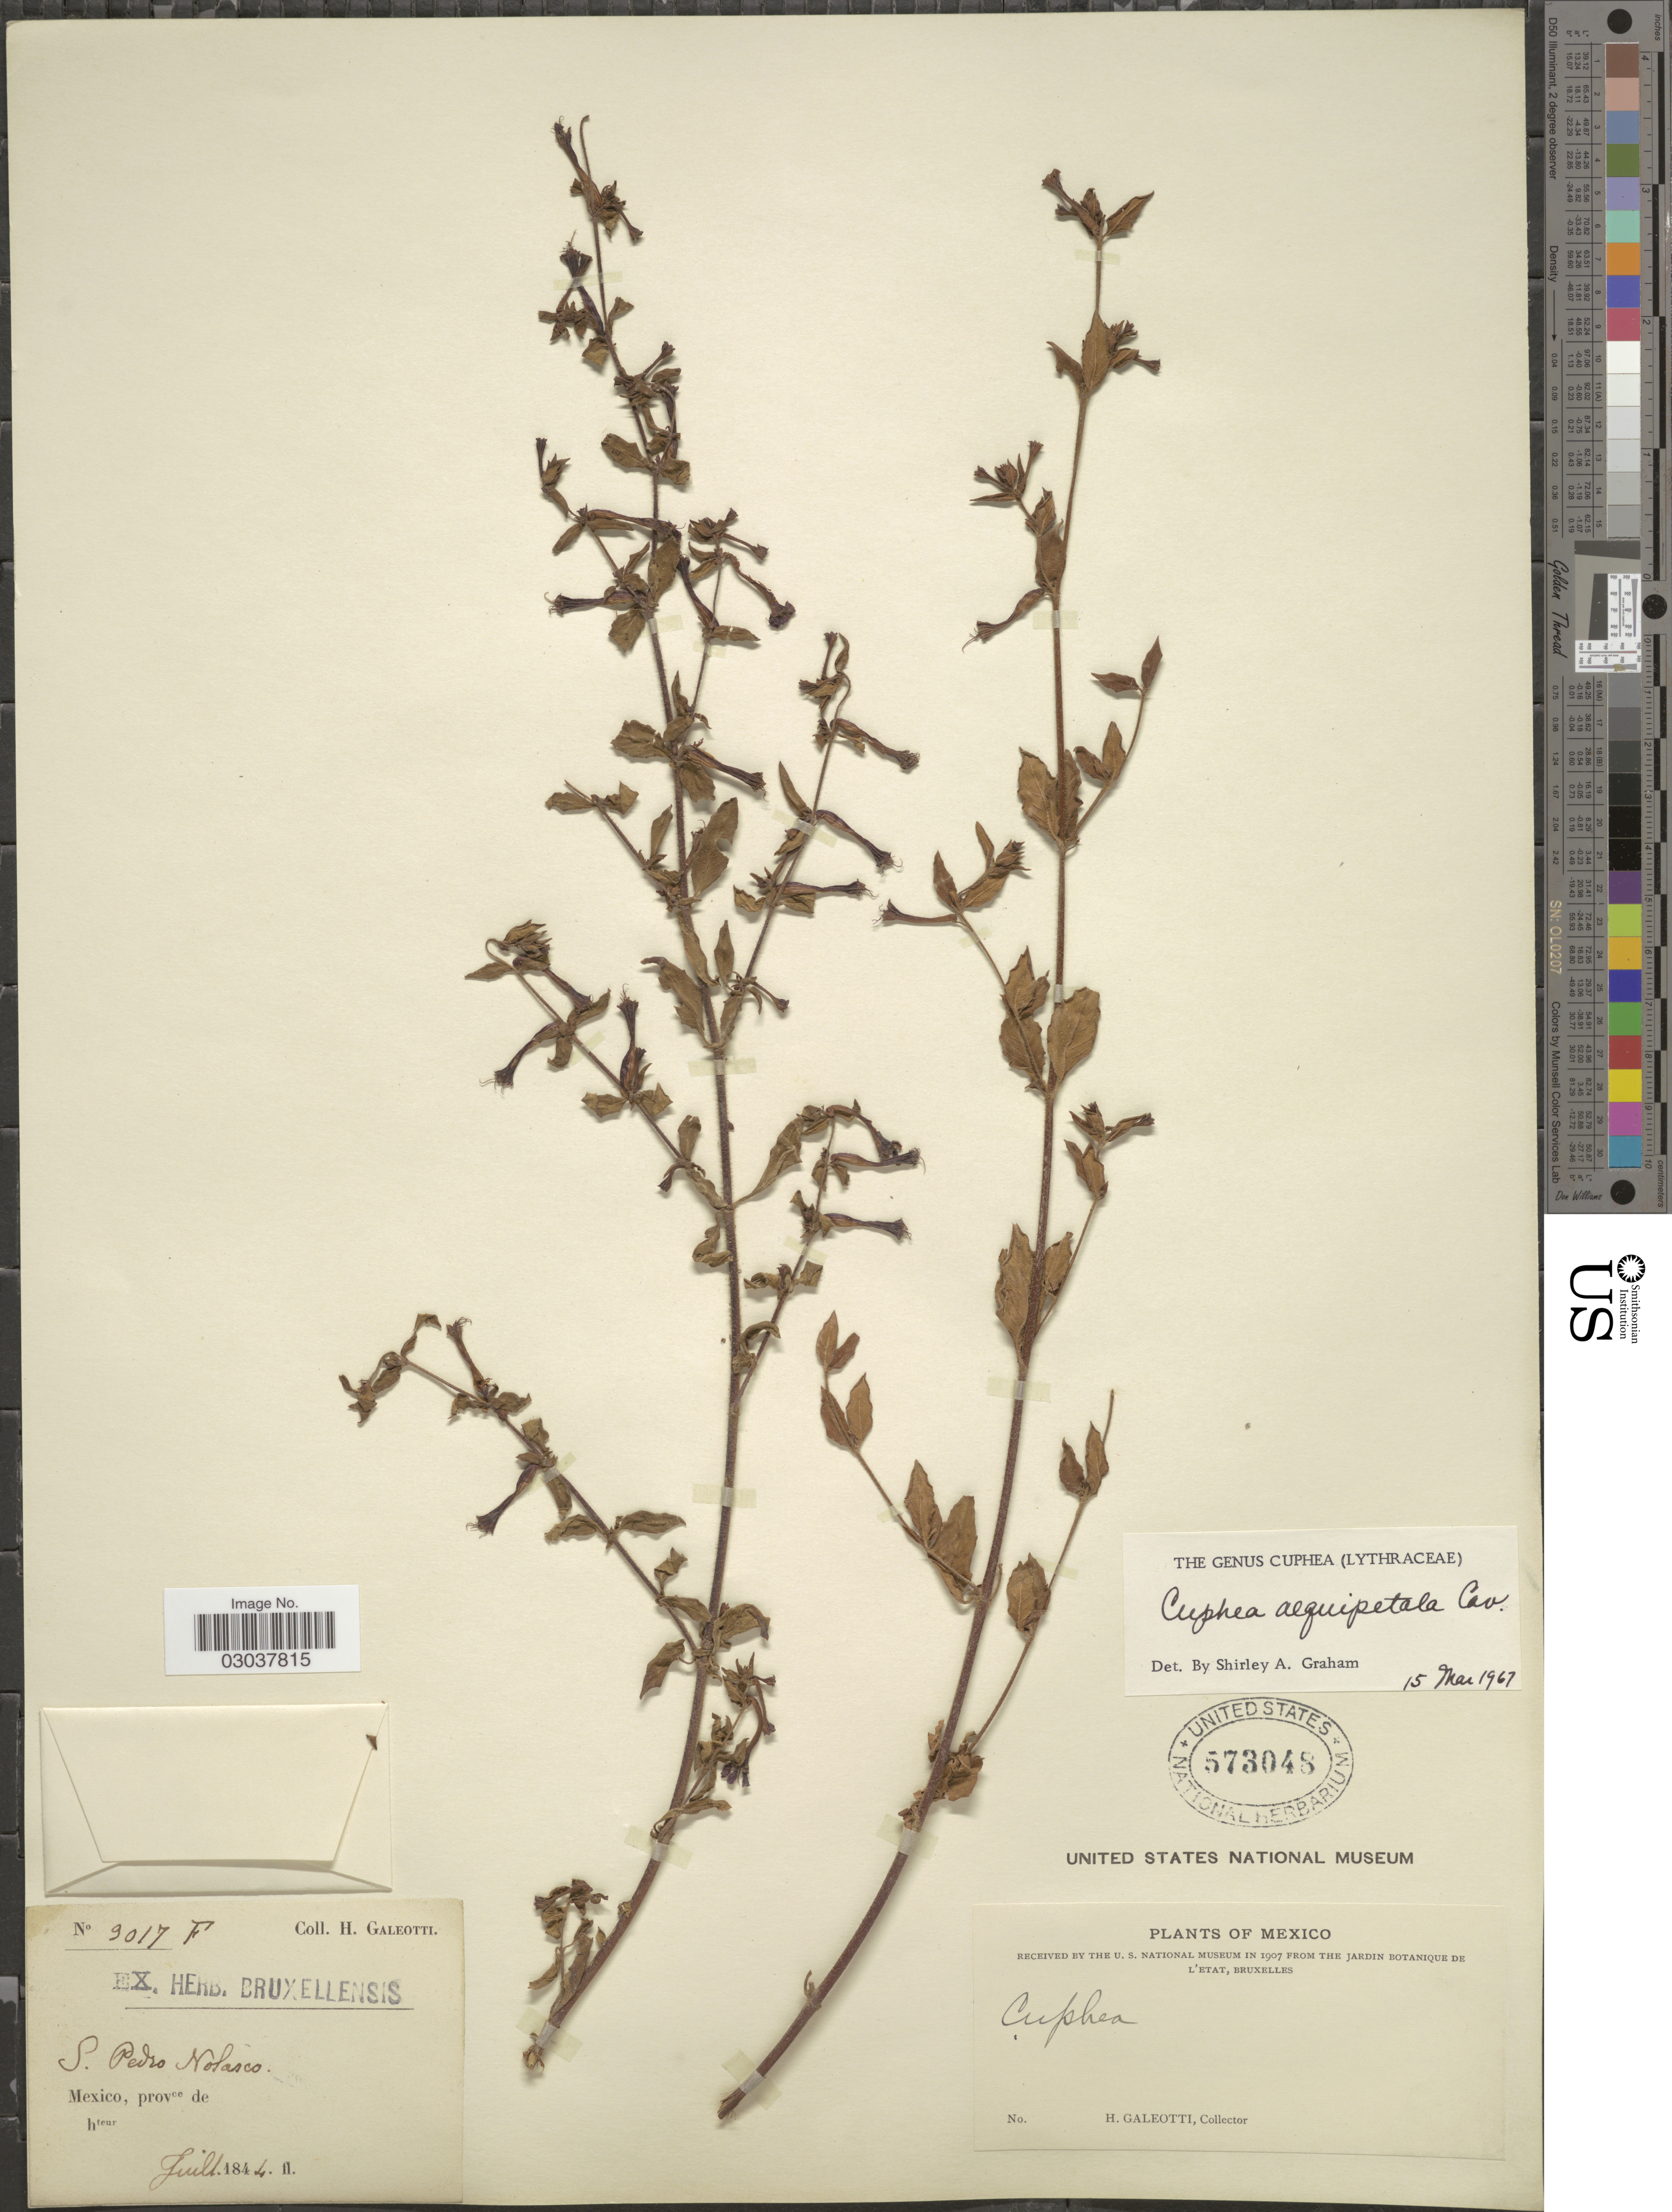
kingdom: Plantae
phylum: Tracheophyta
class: Magnoliopsida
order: Myrtales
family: Lythraceae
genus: Cuphea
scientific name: Cuphea aequipetala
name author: Cav.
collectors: H. G. Galeotti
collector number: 3017F*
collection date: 1844-07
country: Mexico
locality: S. Pedro Nolasco.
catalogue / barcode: US 573048